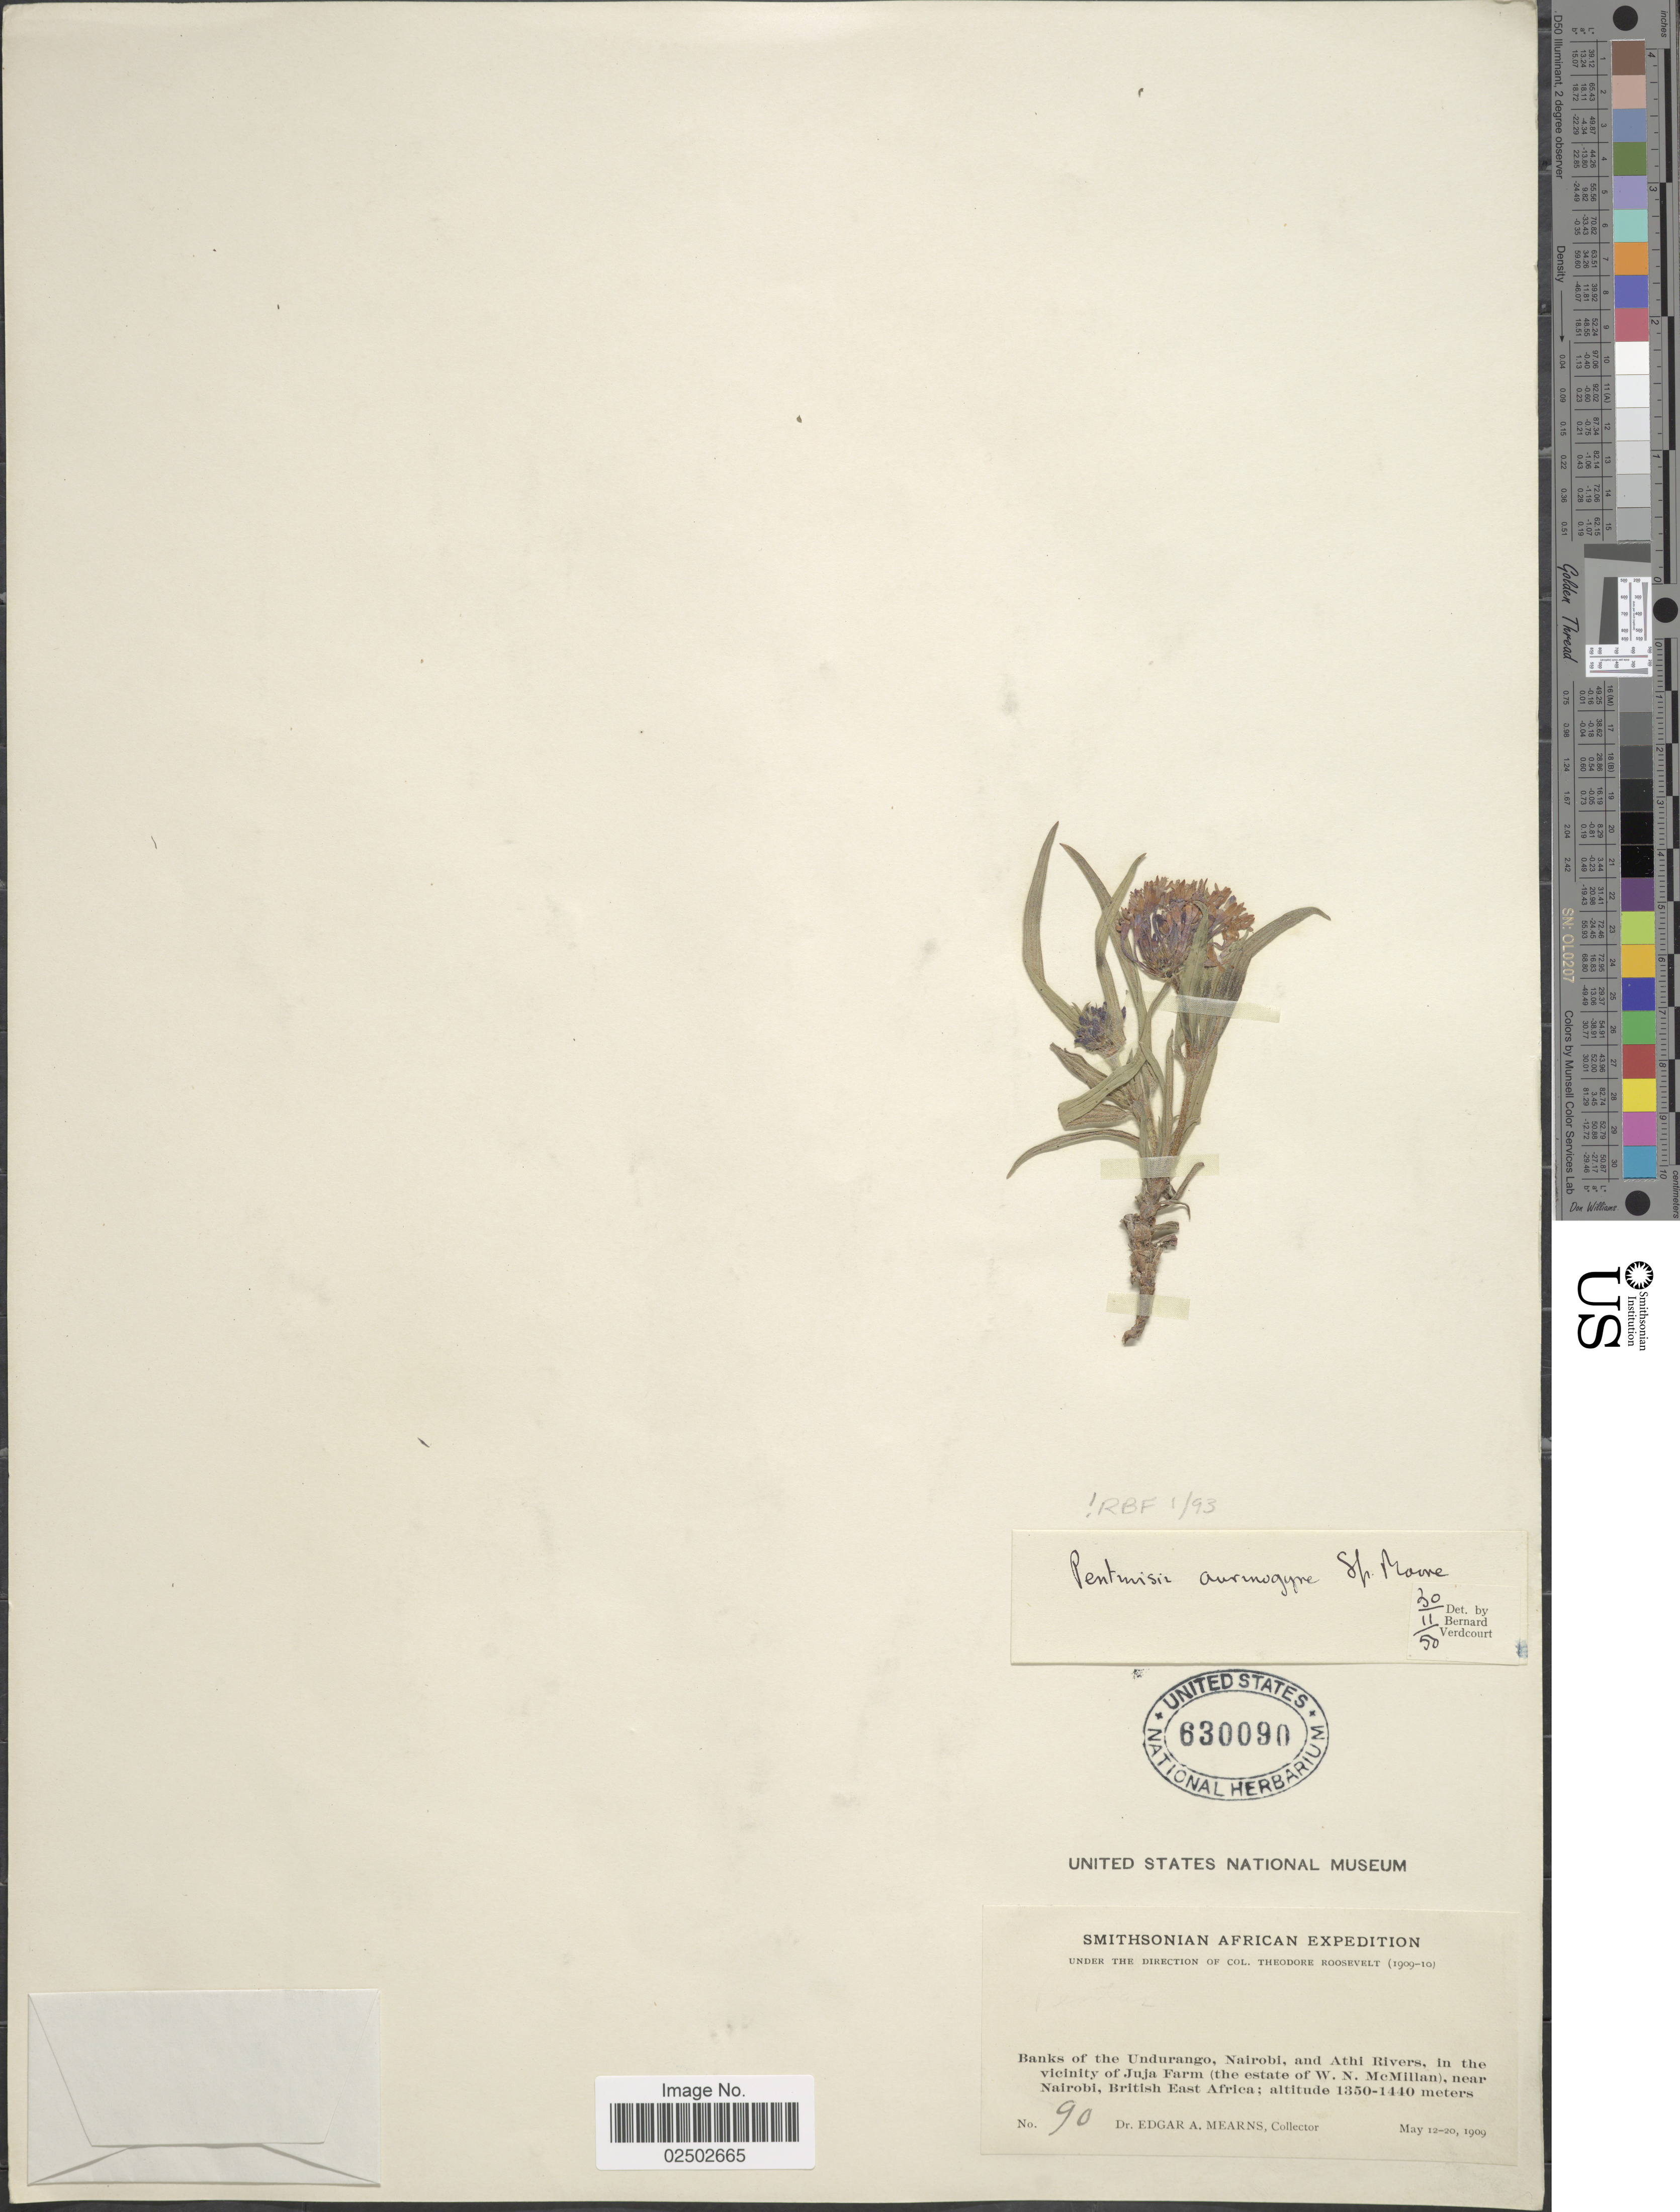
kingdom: Plantae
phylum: Tracheophyta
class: Magnoliopsida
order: Gentianales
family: Rubiaceae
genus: Pentanisia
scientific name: Pentanisia ouranogyne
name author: S. Moore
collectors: E. A. Mearns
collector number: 90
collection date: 1909-05-12/1909-05-20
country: Kenya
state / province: Nairobi Area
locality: Banks of the Undurango, Nairobi and Athi Rivers, In the vicinity of Juja Farm (the estate of W. N. McMillan), near Nairobi, British East Africa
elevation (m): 1350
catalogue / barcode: US 630090